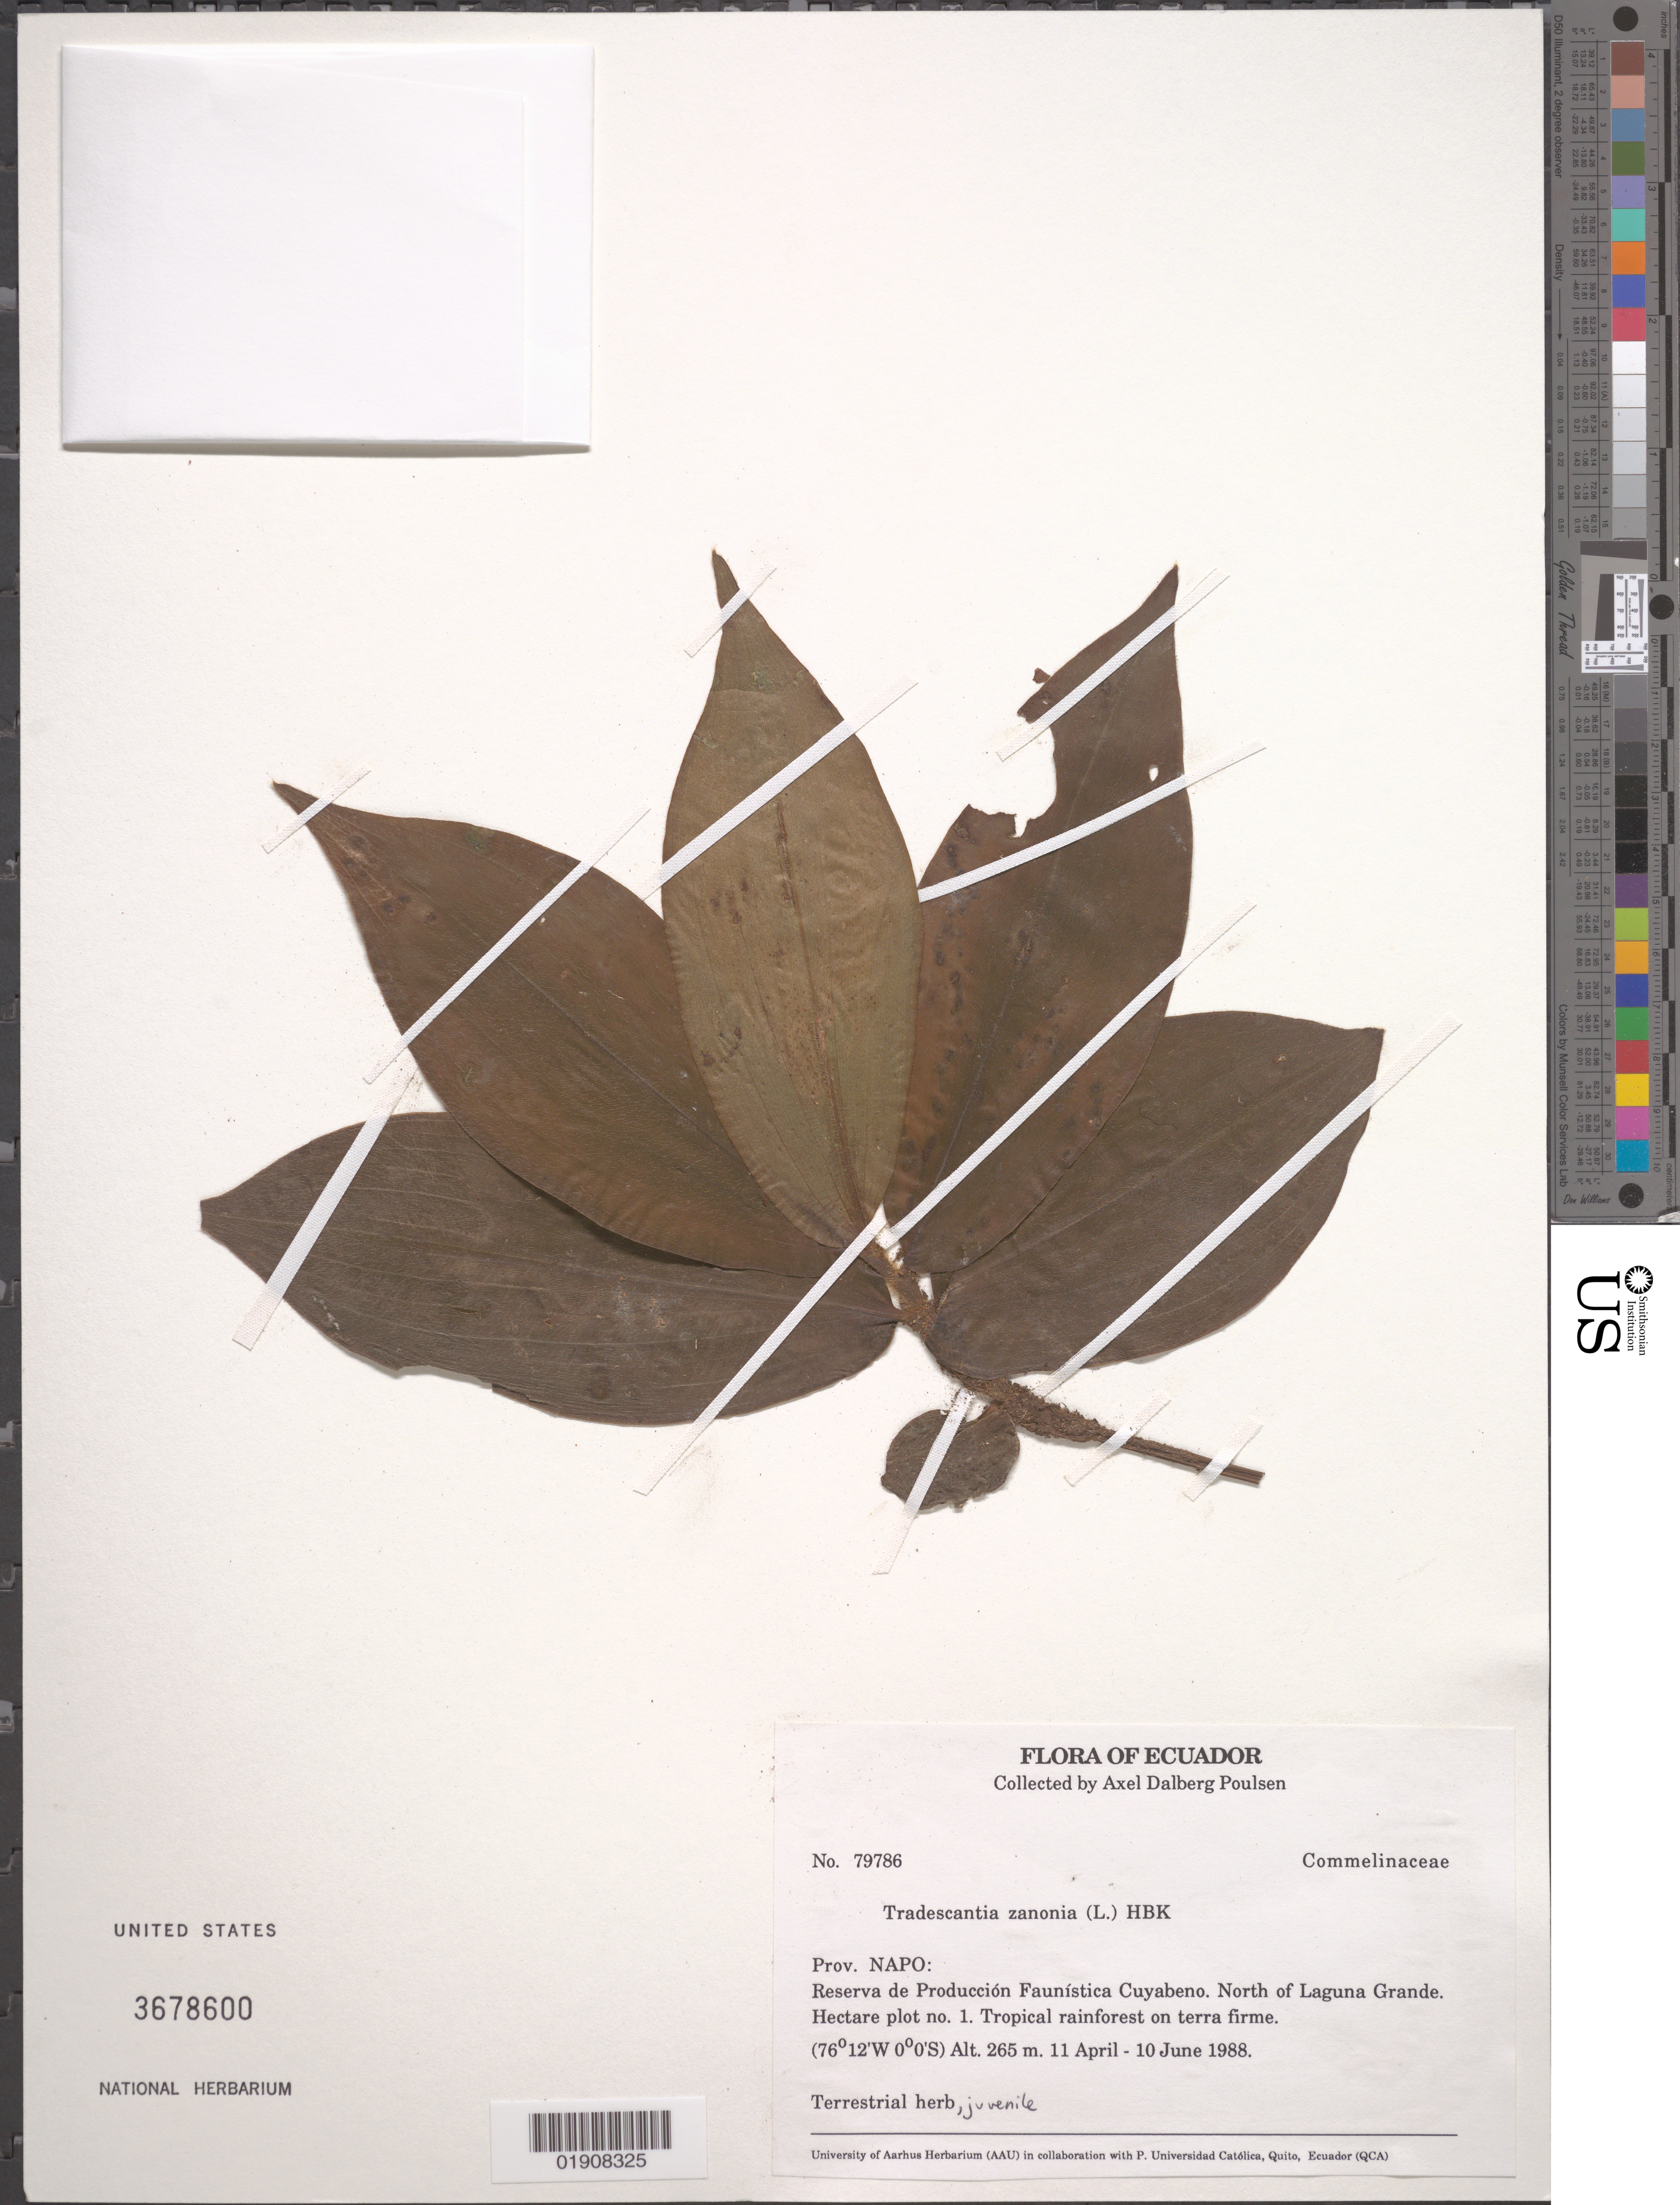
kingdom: Plantae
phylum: Tracheophyta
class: Liliopsida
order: Commelinales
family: Commelinaceae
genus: Tradescantia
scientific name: Tradescantia zanonia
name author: (L.) Sw.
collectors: A. Poulsen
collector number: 79786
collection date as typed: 11 Apr 1988 to 10 Jun 1988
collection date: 1988-04-11/1988-06-10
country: Ecuador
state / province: Napo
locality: Reserva de Produccion Faunistica Cuyabeno, N of Laguna Grande, Hectare plot no. 1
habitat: Tropical rainforest on terra firme.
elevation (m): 265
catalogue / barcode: US 3678600